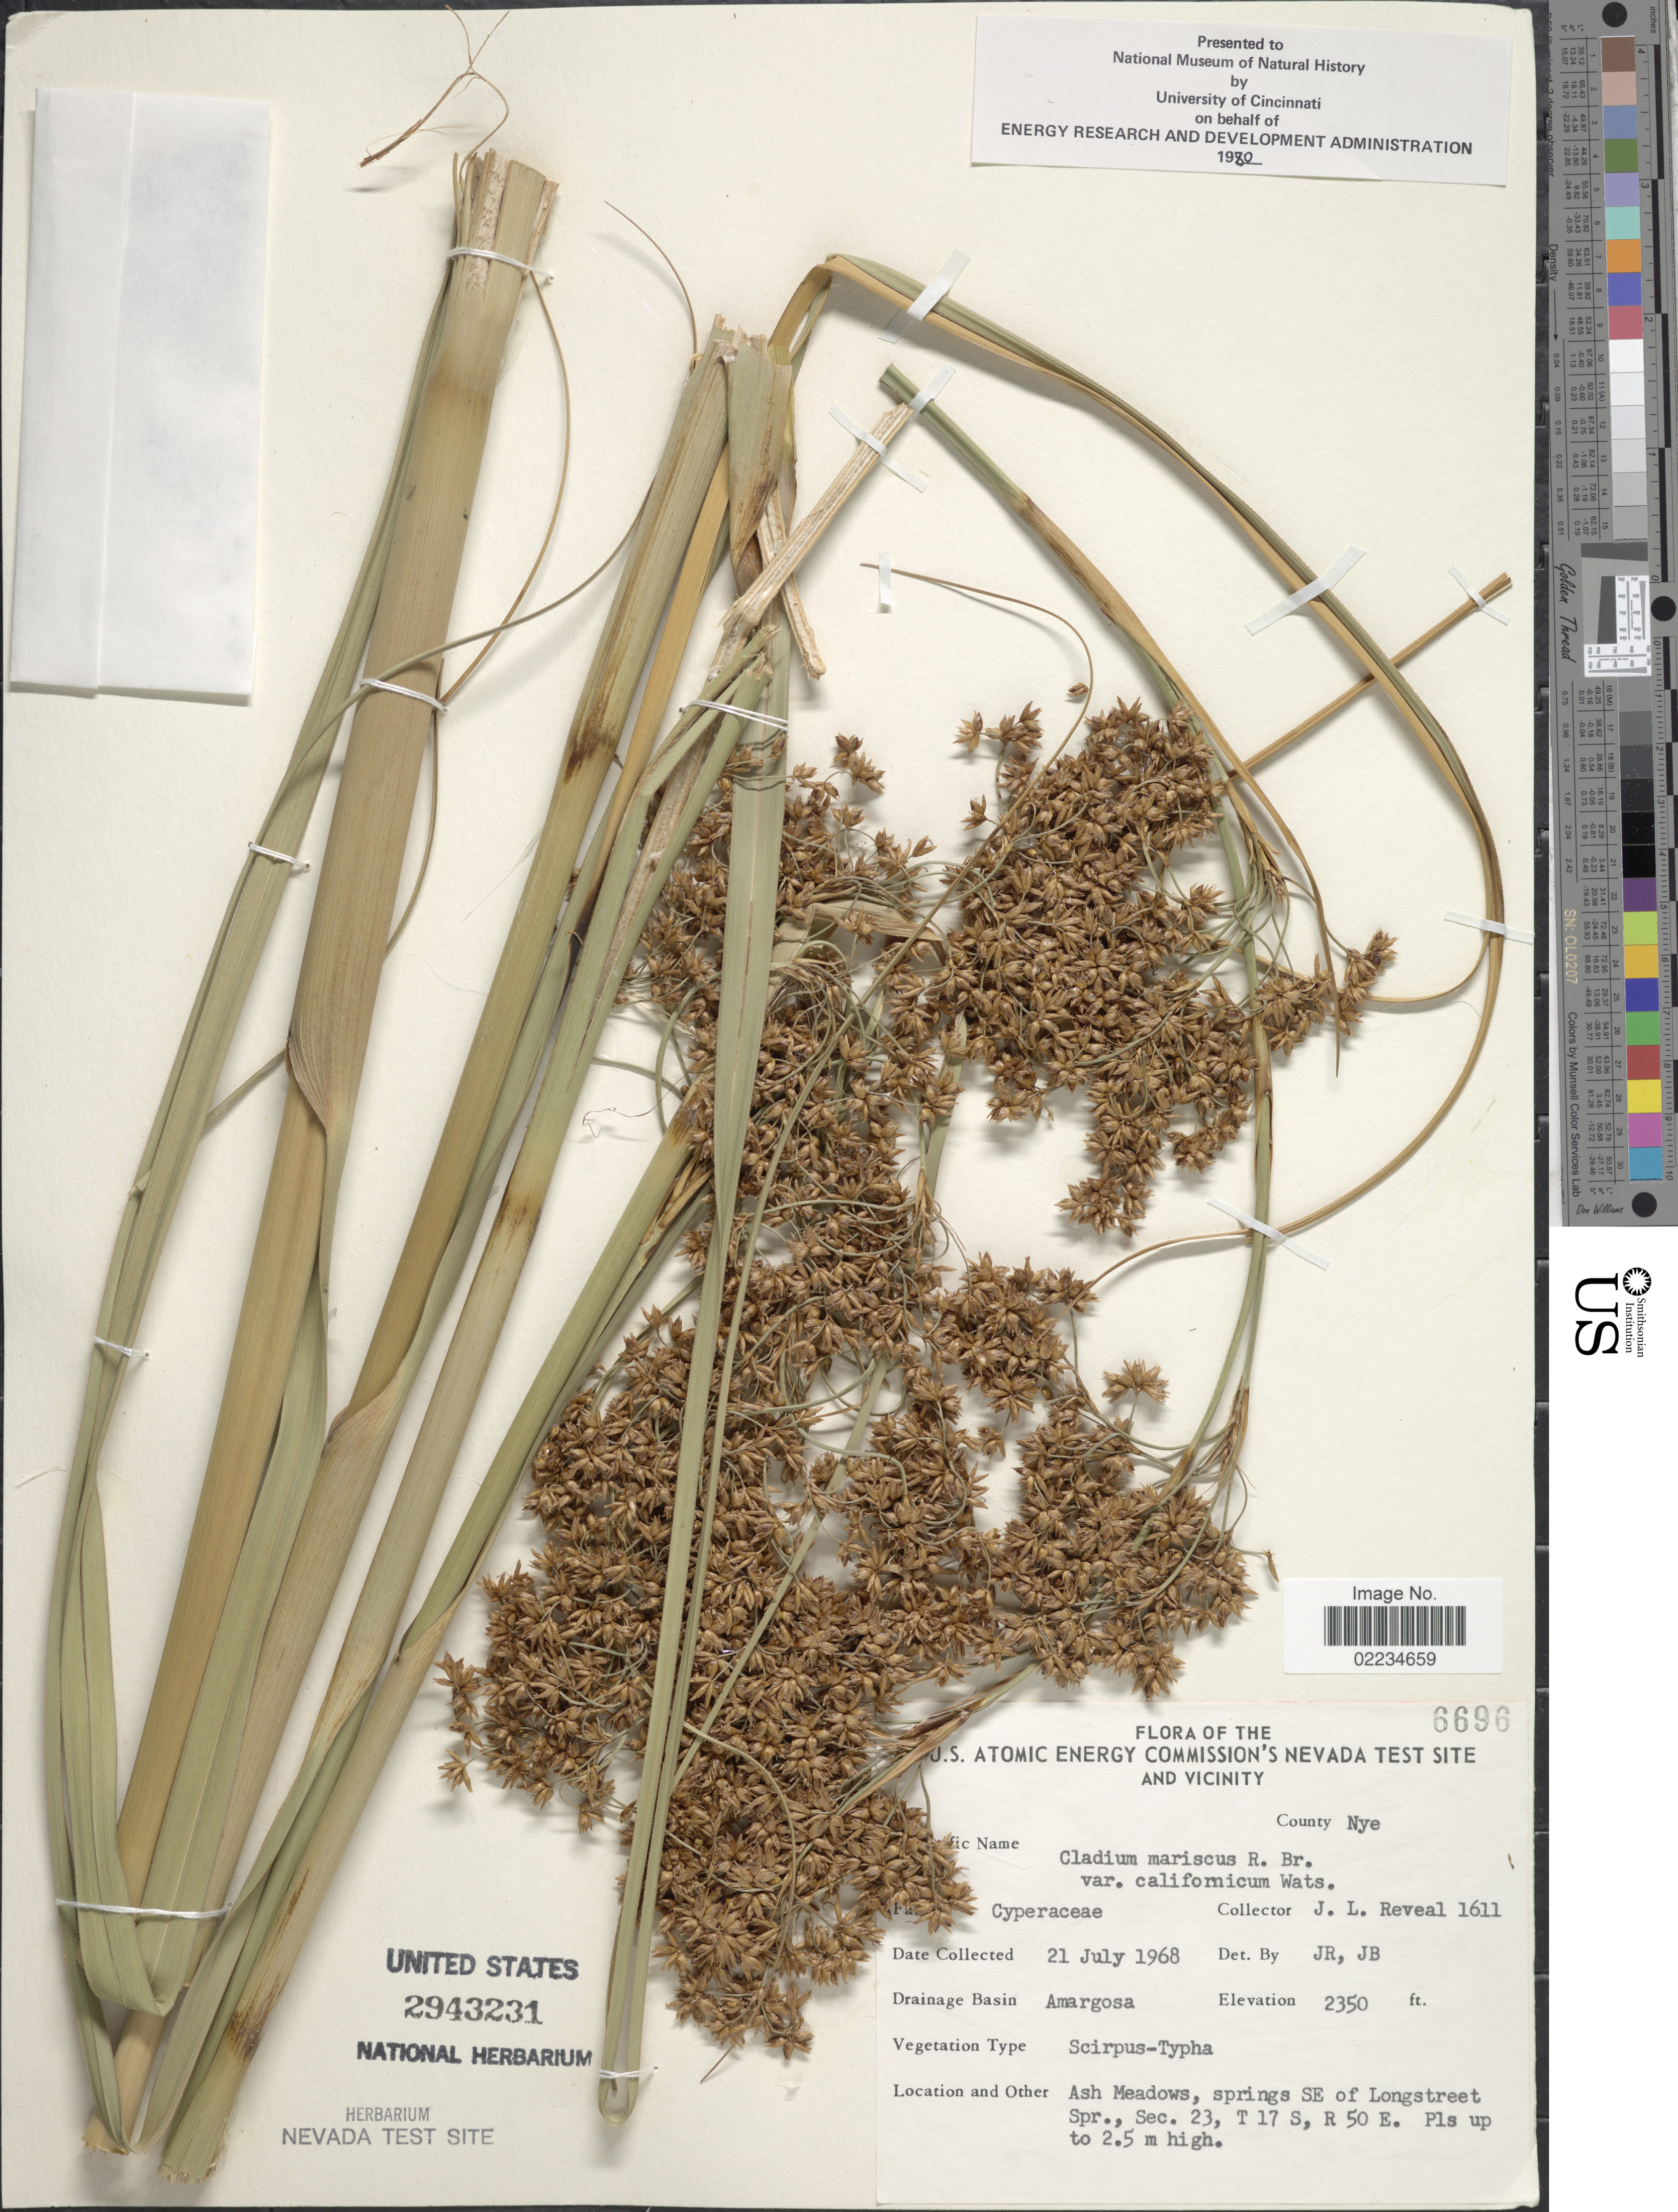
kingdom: Plantae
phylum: Tracheophyta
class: Liliopsida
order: Poales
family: Cyperaceae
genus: Cladium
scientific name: Cladium californicum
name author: (S. Watson) O'Neill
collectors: J. L. Reveal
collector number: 1611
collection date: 1968-07-21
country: United States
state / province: Nevada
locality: U.S. Atomic Energy Commision's Nevada Test Site and Vicinity, County Nye, Drainage Basin, Amargosa, Ash Meadows, springs SE of Longstreet Spr., Sec. 23, T 17 S, R 50 E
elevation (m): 716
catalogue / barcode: US 2943231